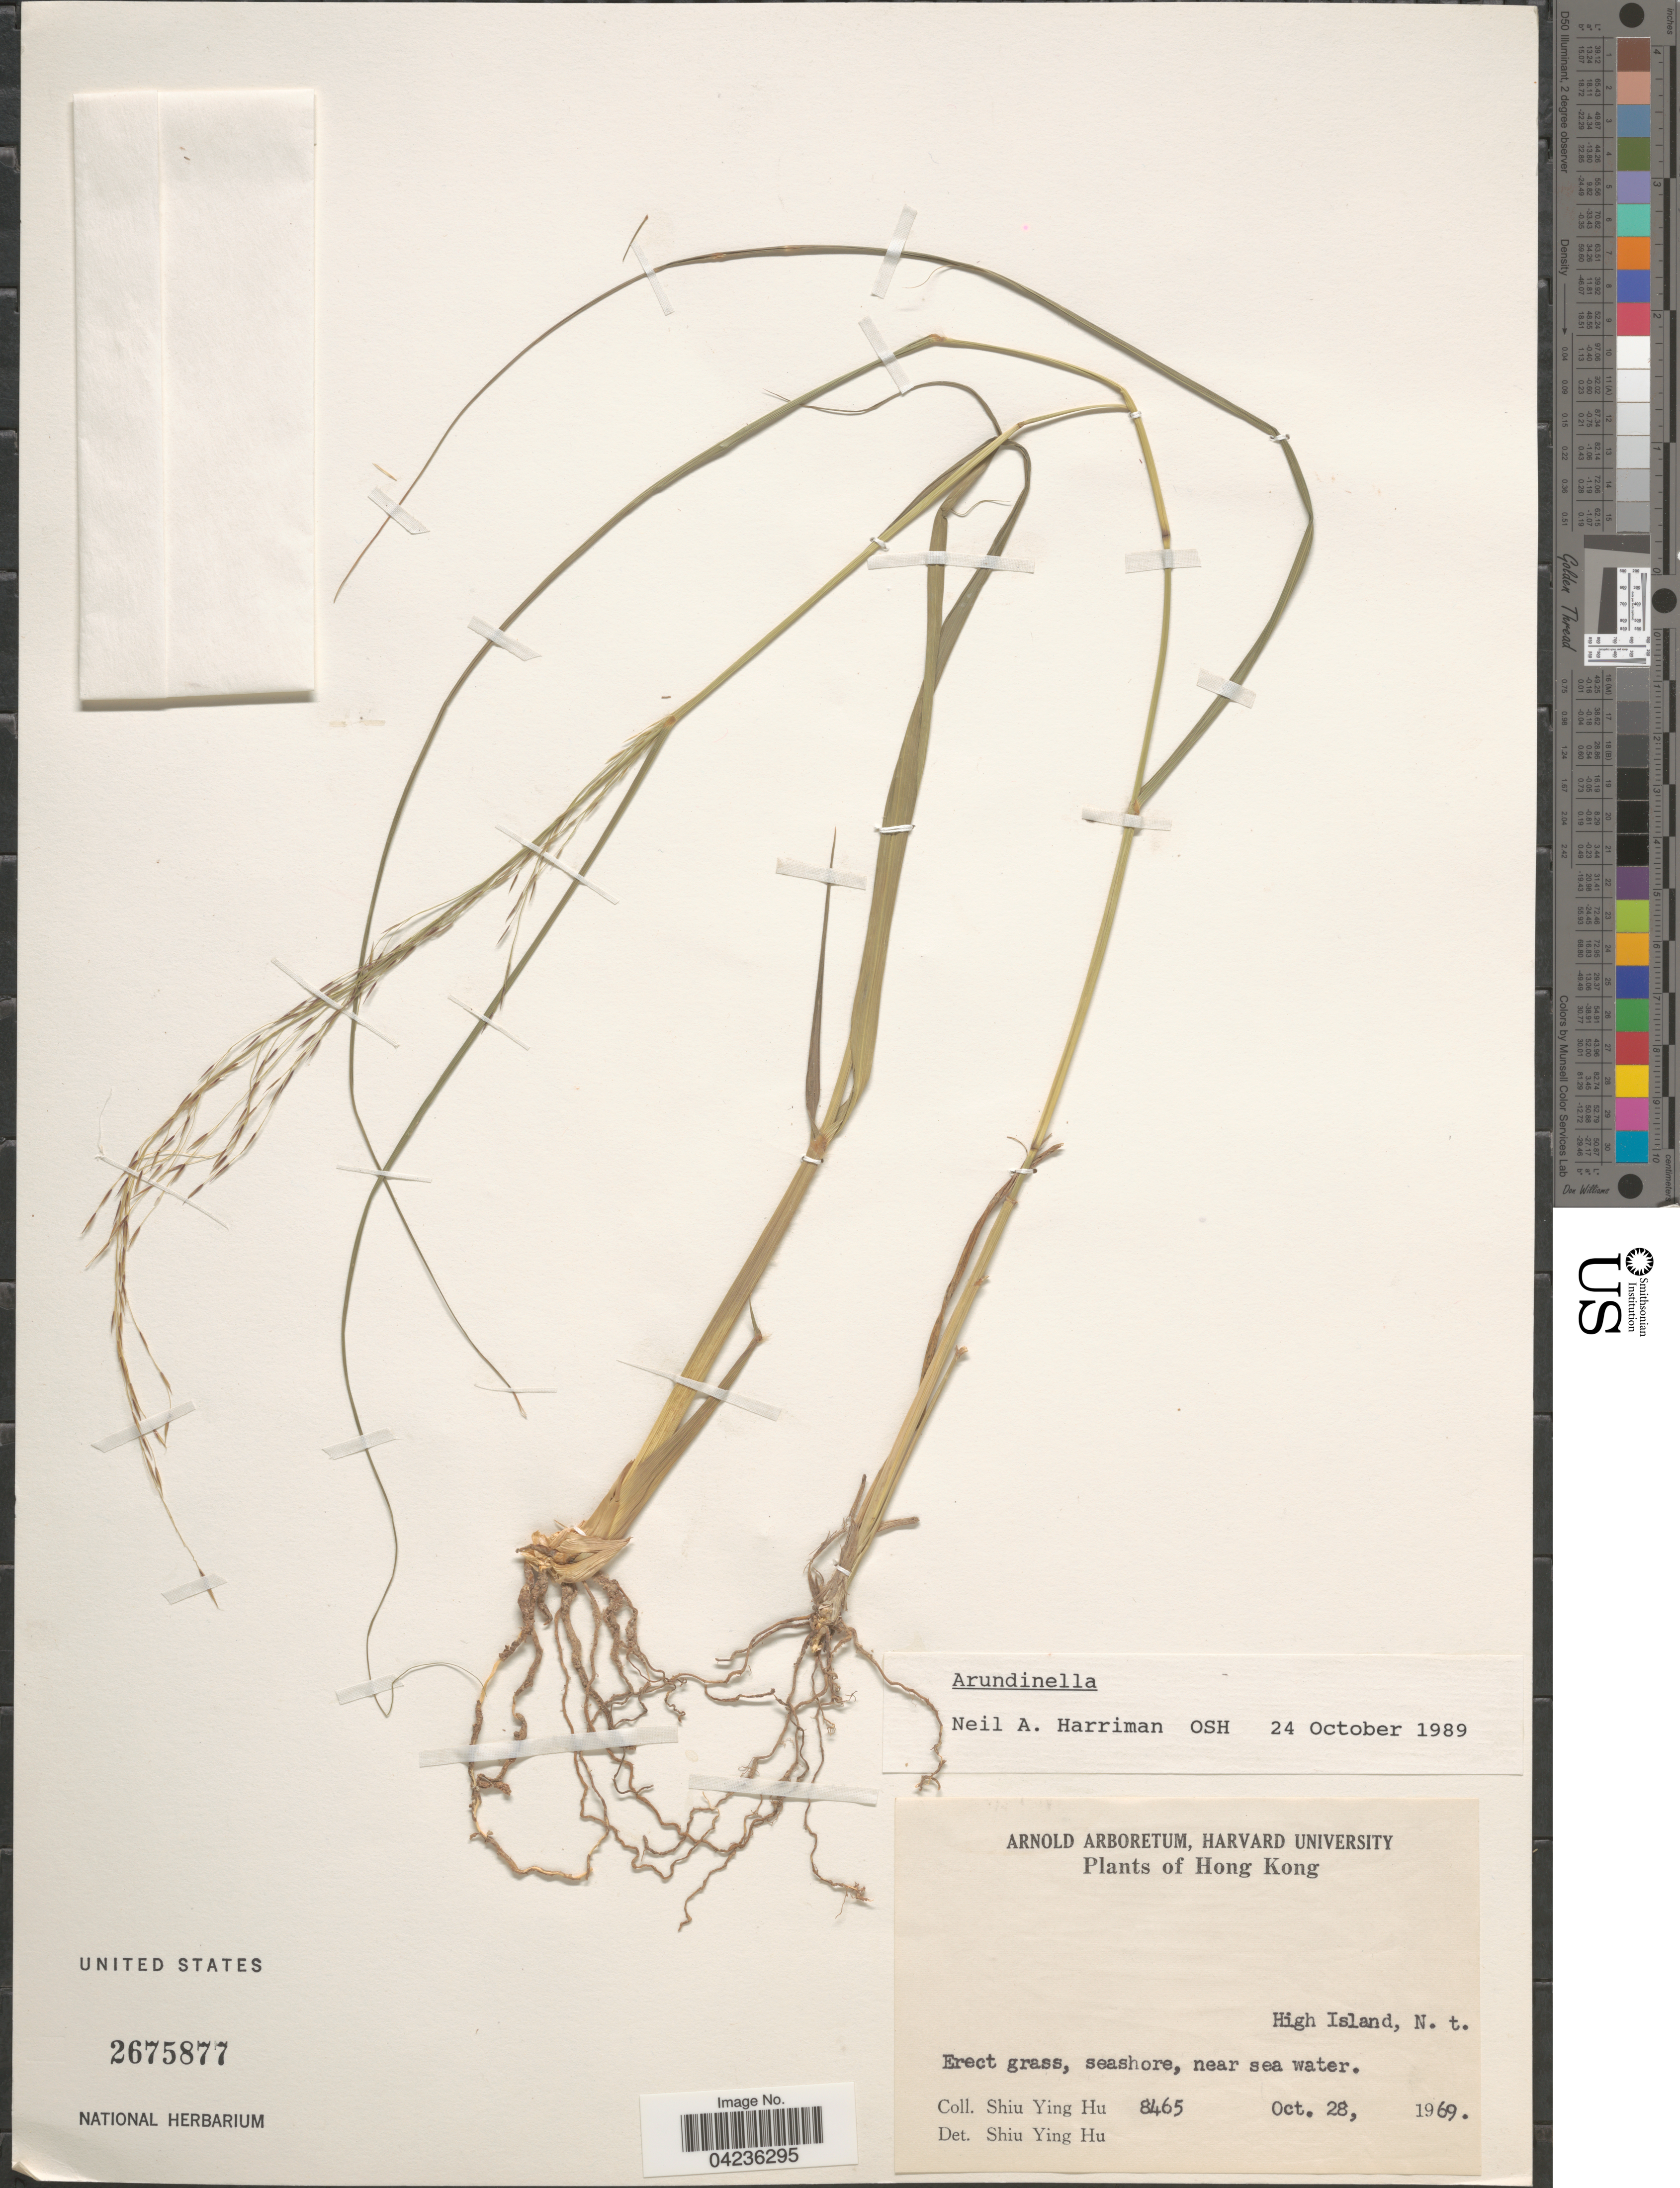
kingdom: Plantae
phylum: Tracheophyta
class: Liliopsida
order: Poales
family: Poaceae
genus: Arundinella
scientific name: Arundinella sp.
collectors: S. Y. Hu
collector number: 8465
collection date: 1969-10-28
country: China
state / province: Hong Kong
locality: High Island, N. T.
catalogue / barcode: US 2675877